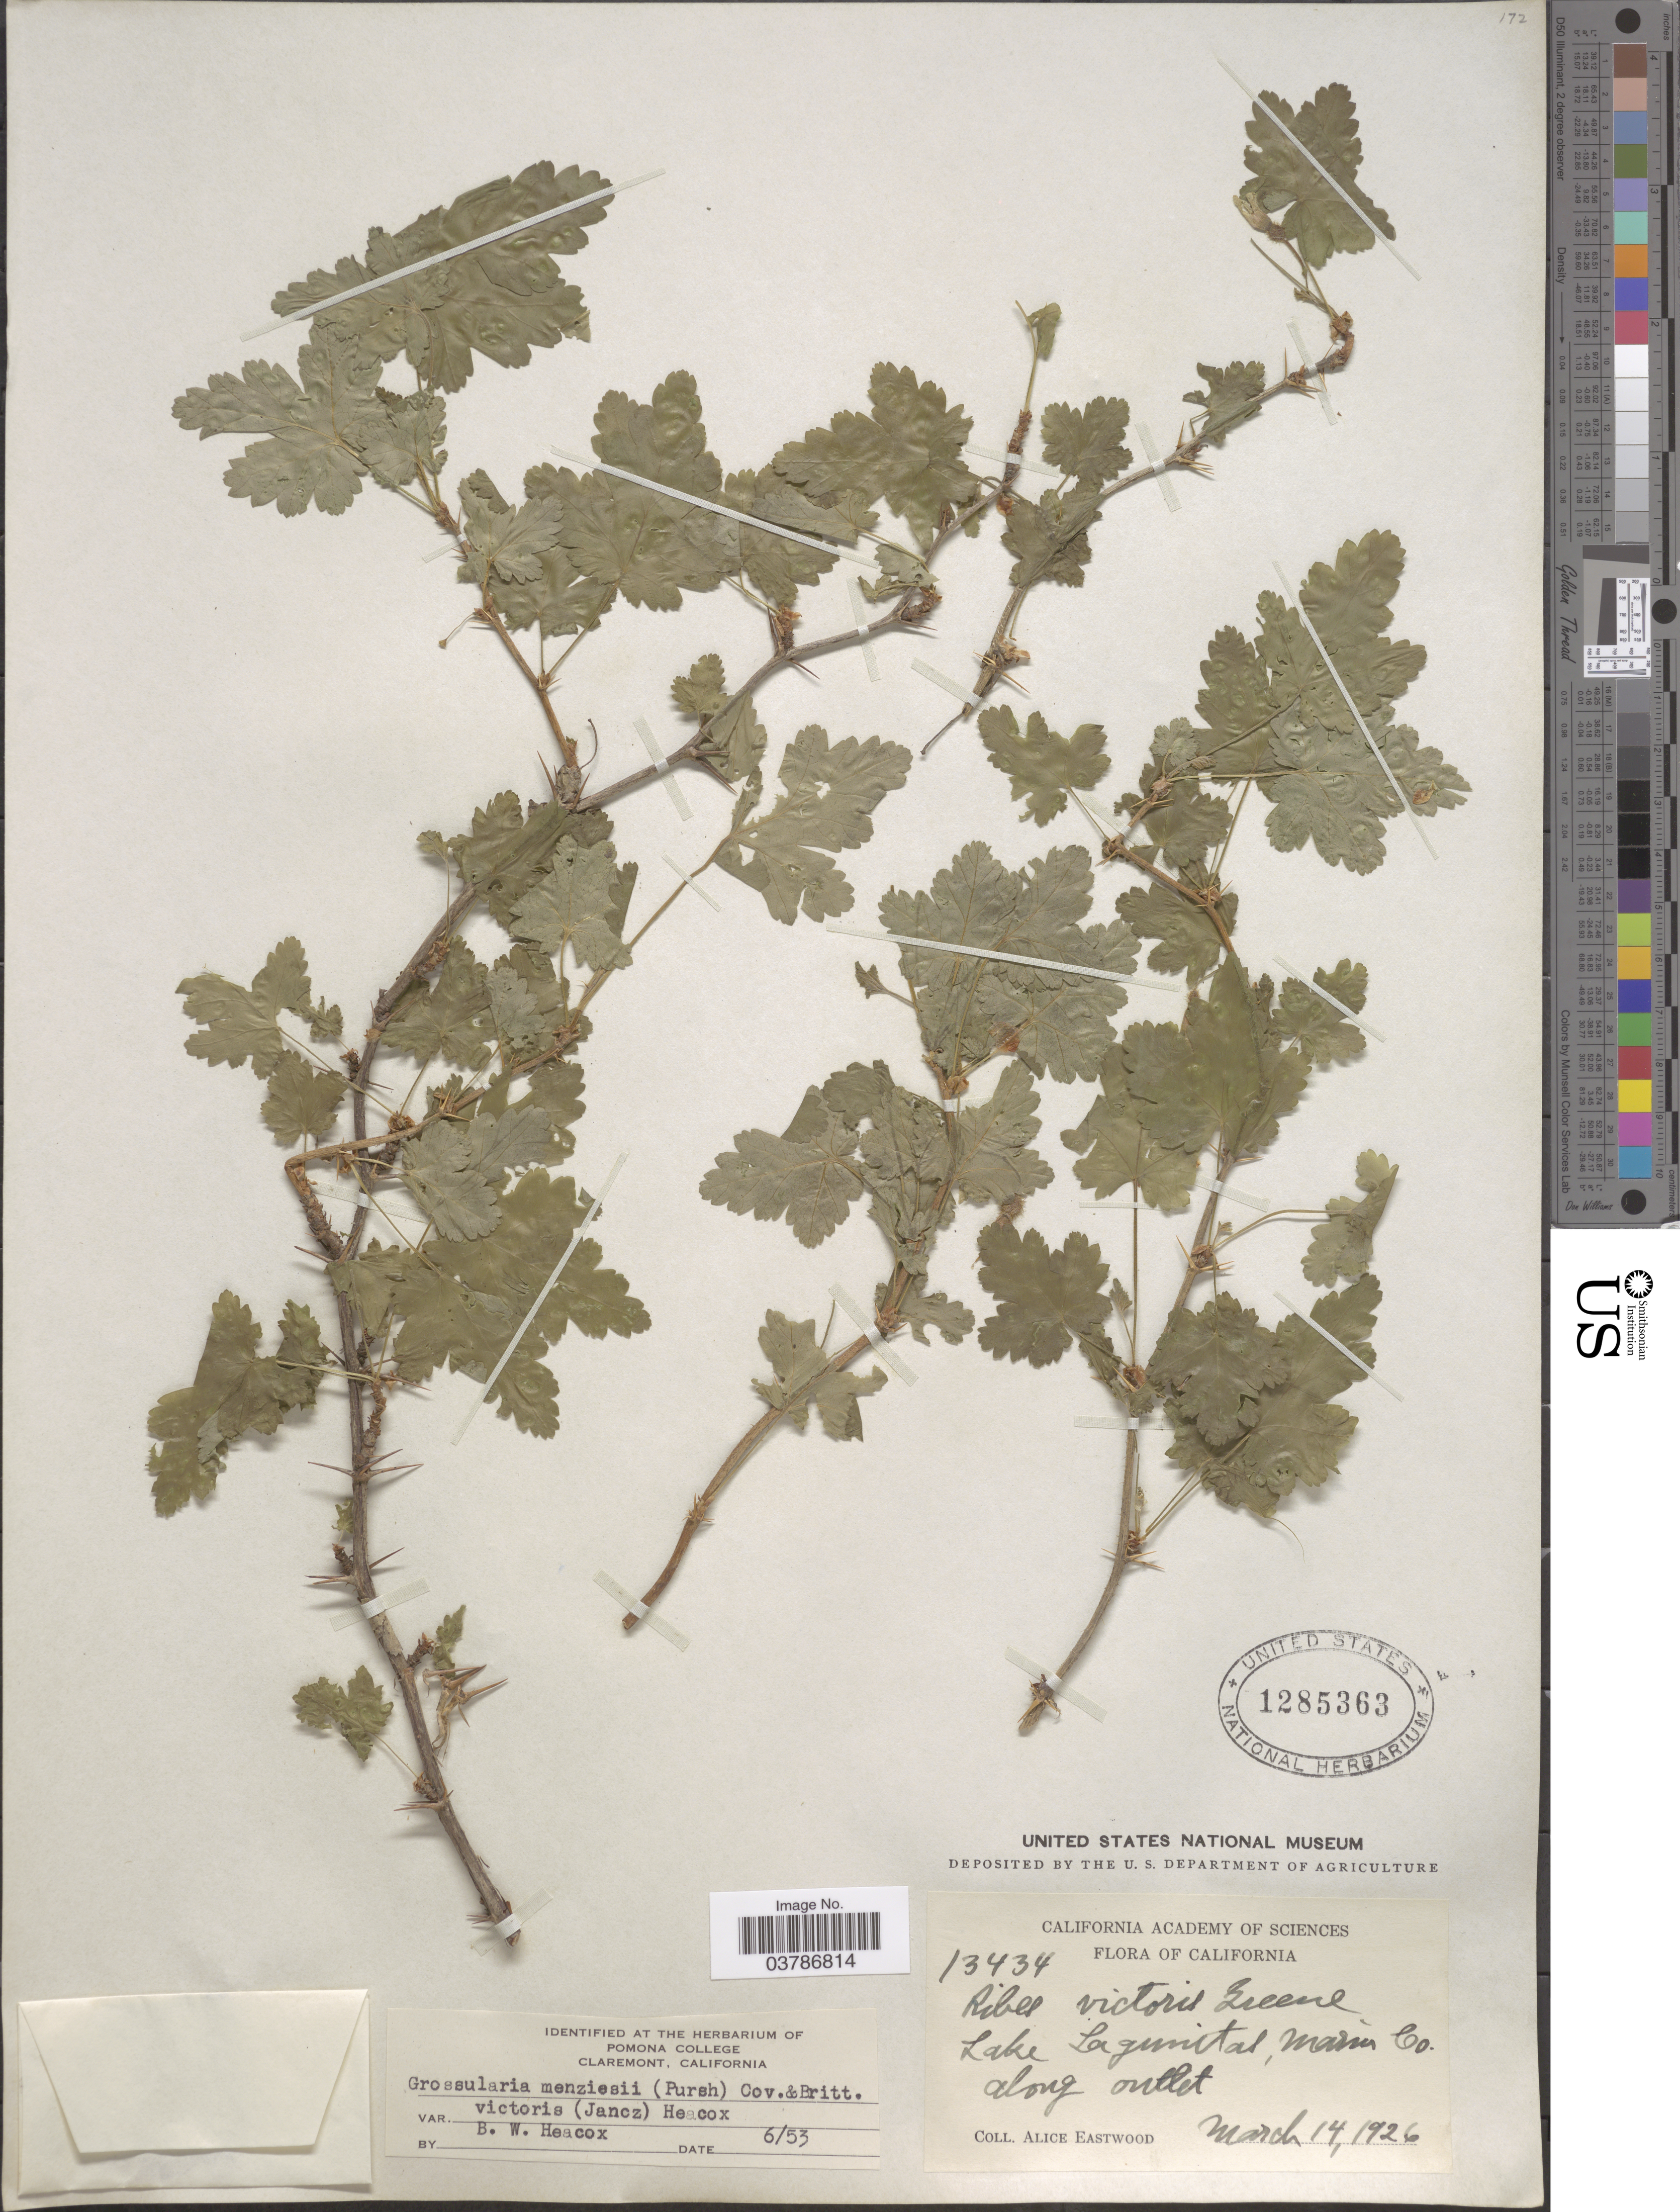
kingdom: Plantae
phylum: Tracheophyta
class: Magnoliopsida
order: Saxifragales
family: Grossulariaceae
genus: Ribes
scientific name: Ribes victoris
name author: Greene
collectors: A. Eastwood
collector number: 13434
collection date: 1926-03-14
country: United States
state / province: California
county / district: Marin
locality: Lake Lagunitas, Marin Co. Along outlet.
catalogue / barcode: US 1285363